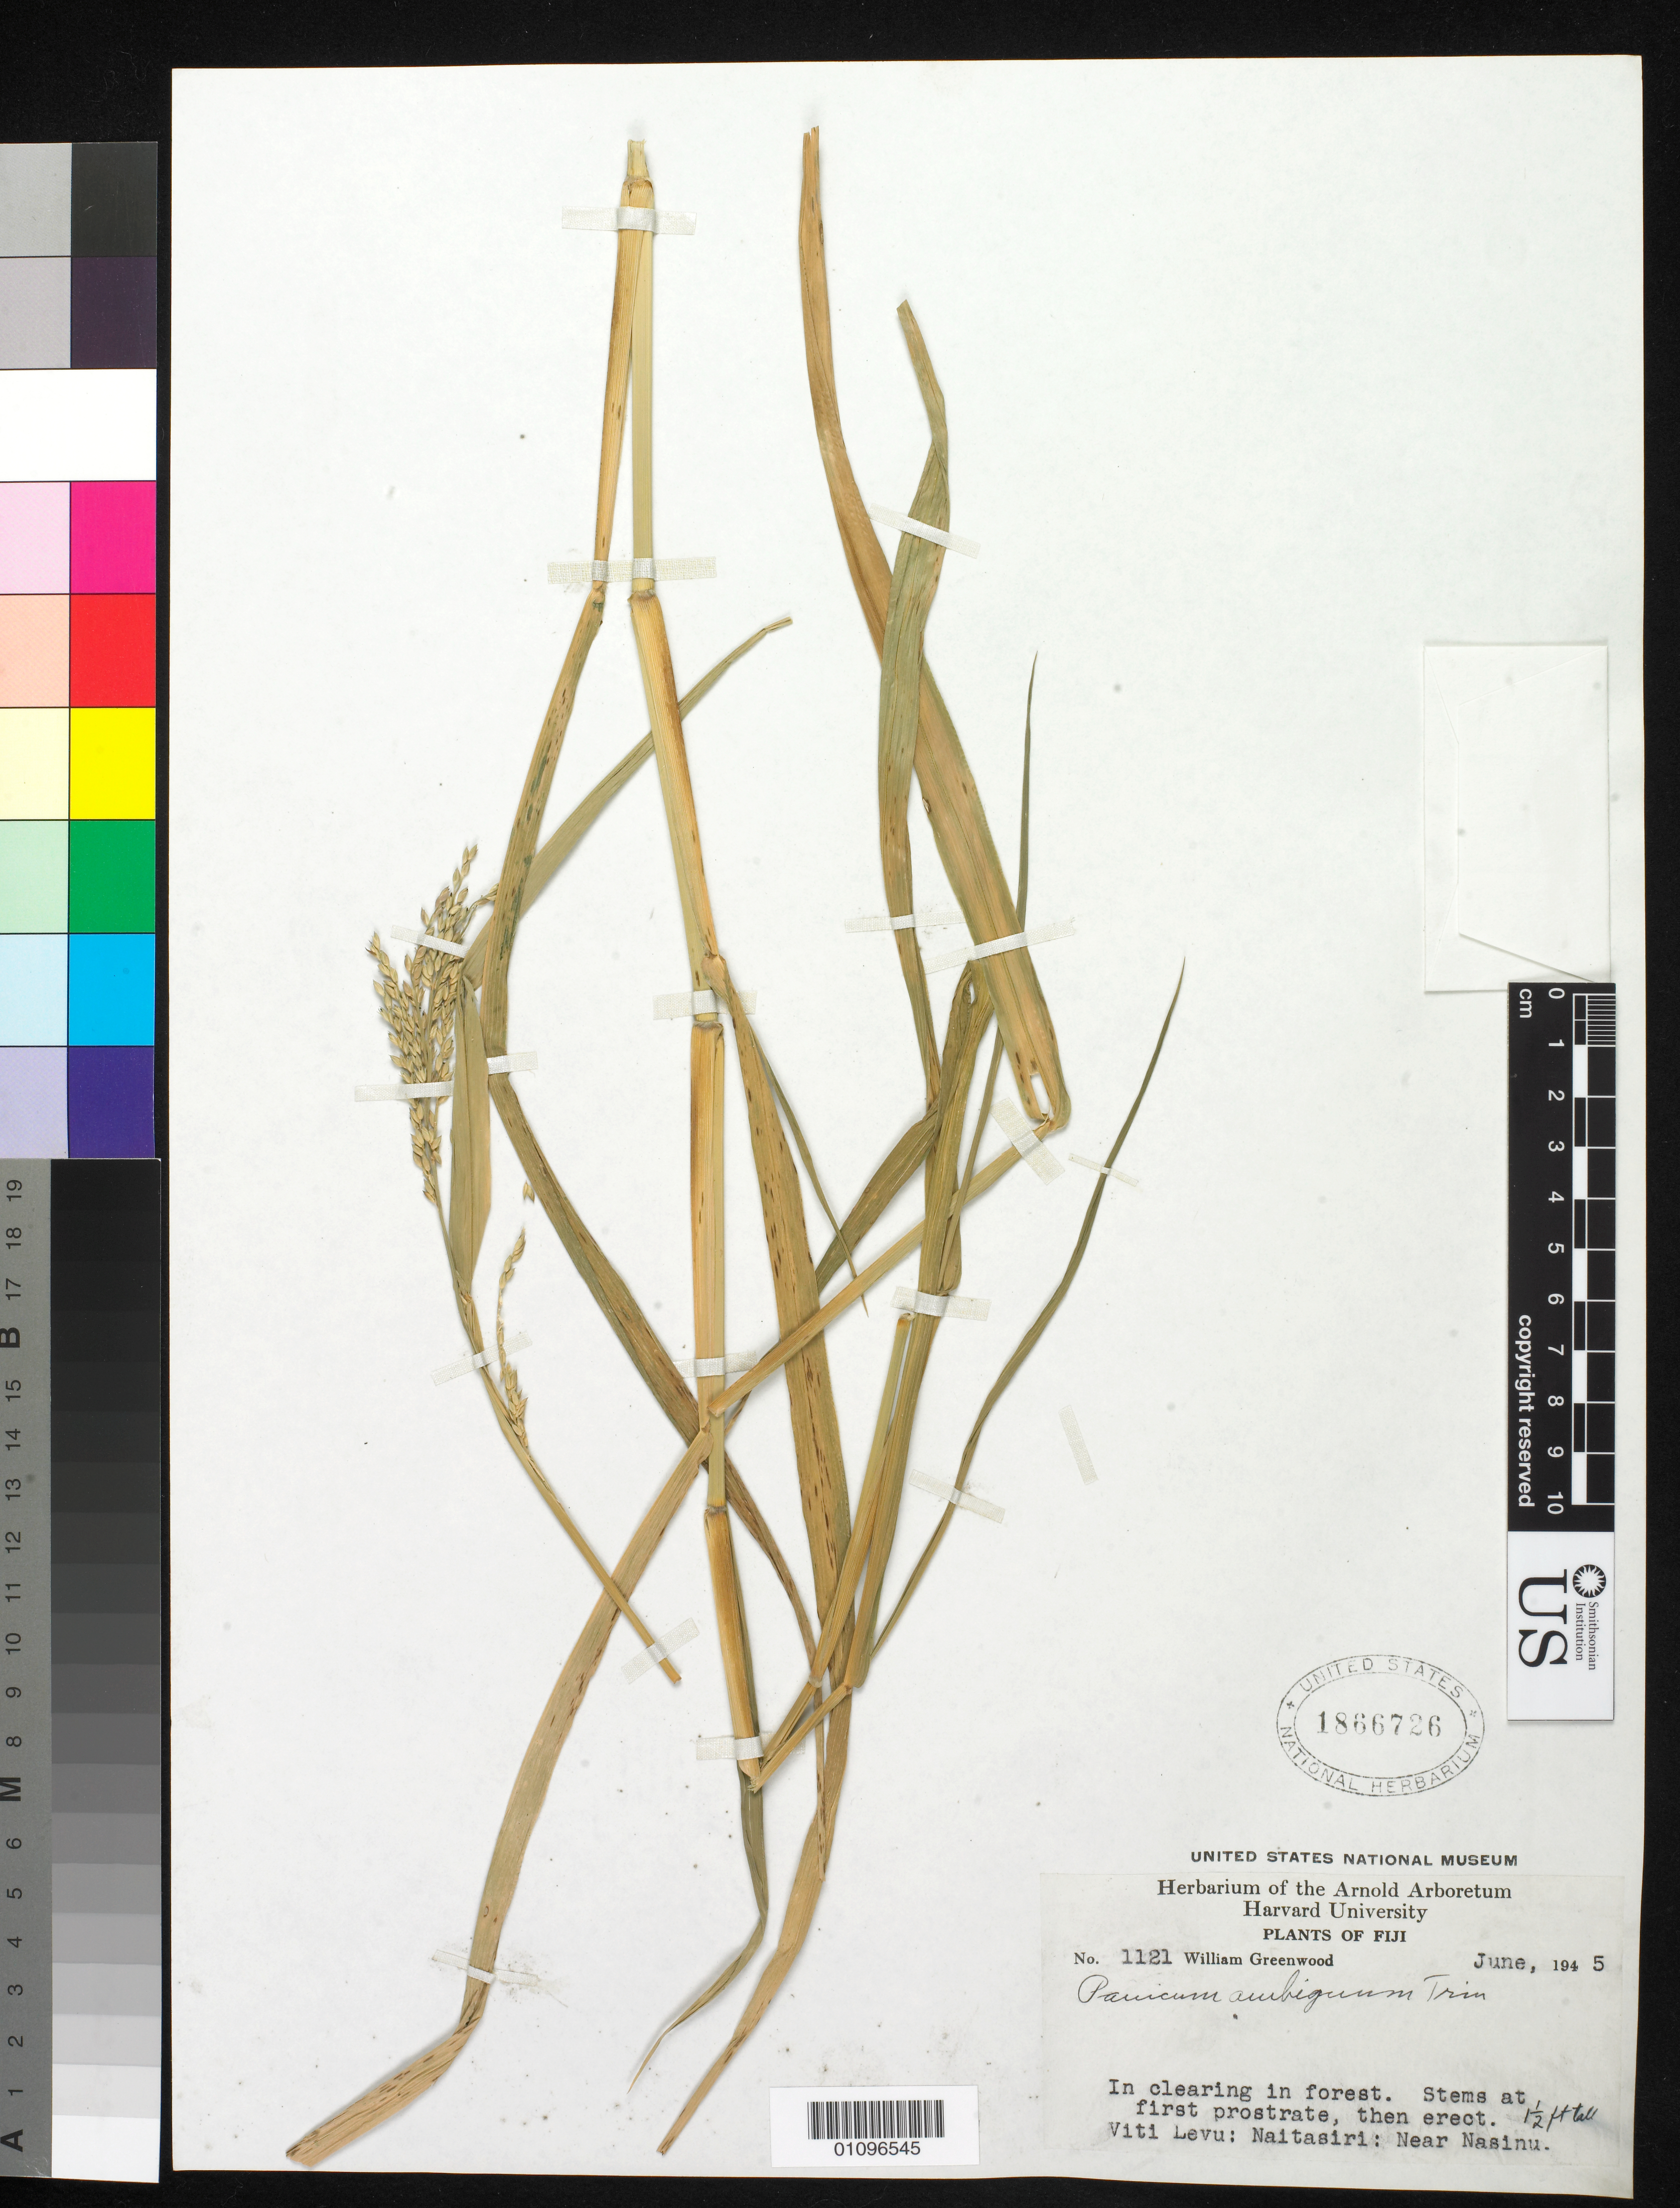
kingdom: Plantae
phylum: Tracheophyta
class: Liliopsida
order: Poales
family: Poaceae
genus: Brachiaria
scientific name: Brachiaria paspaloides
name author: (J. Presl)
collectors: W. Greenwood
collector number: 1121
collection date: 1945-06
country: Fiji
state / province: Naitasiri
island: Viti Levu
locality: Near Nasinu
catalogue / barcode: US 1866726